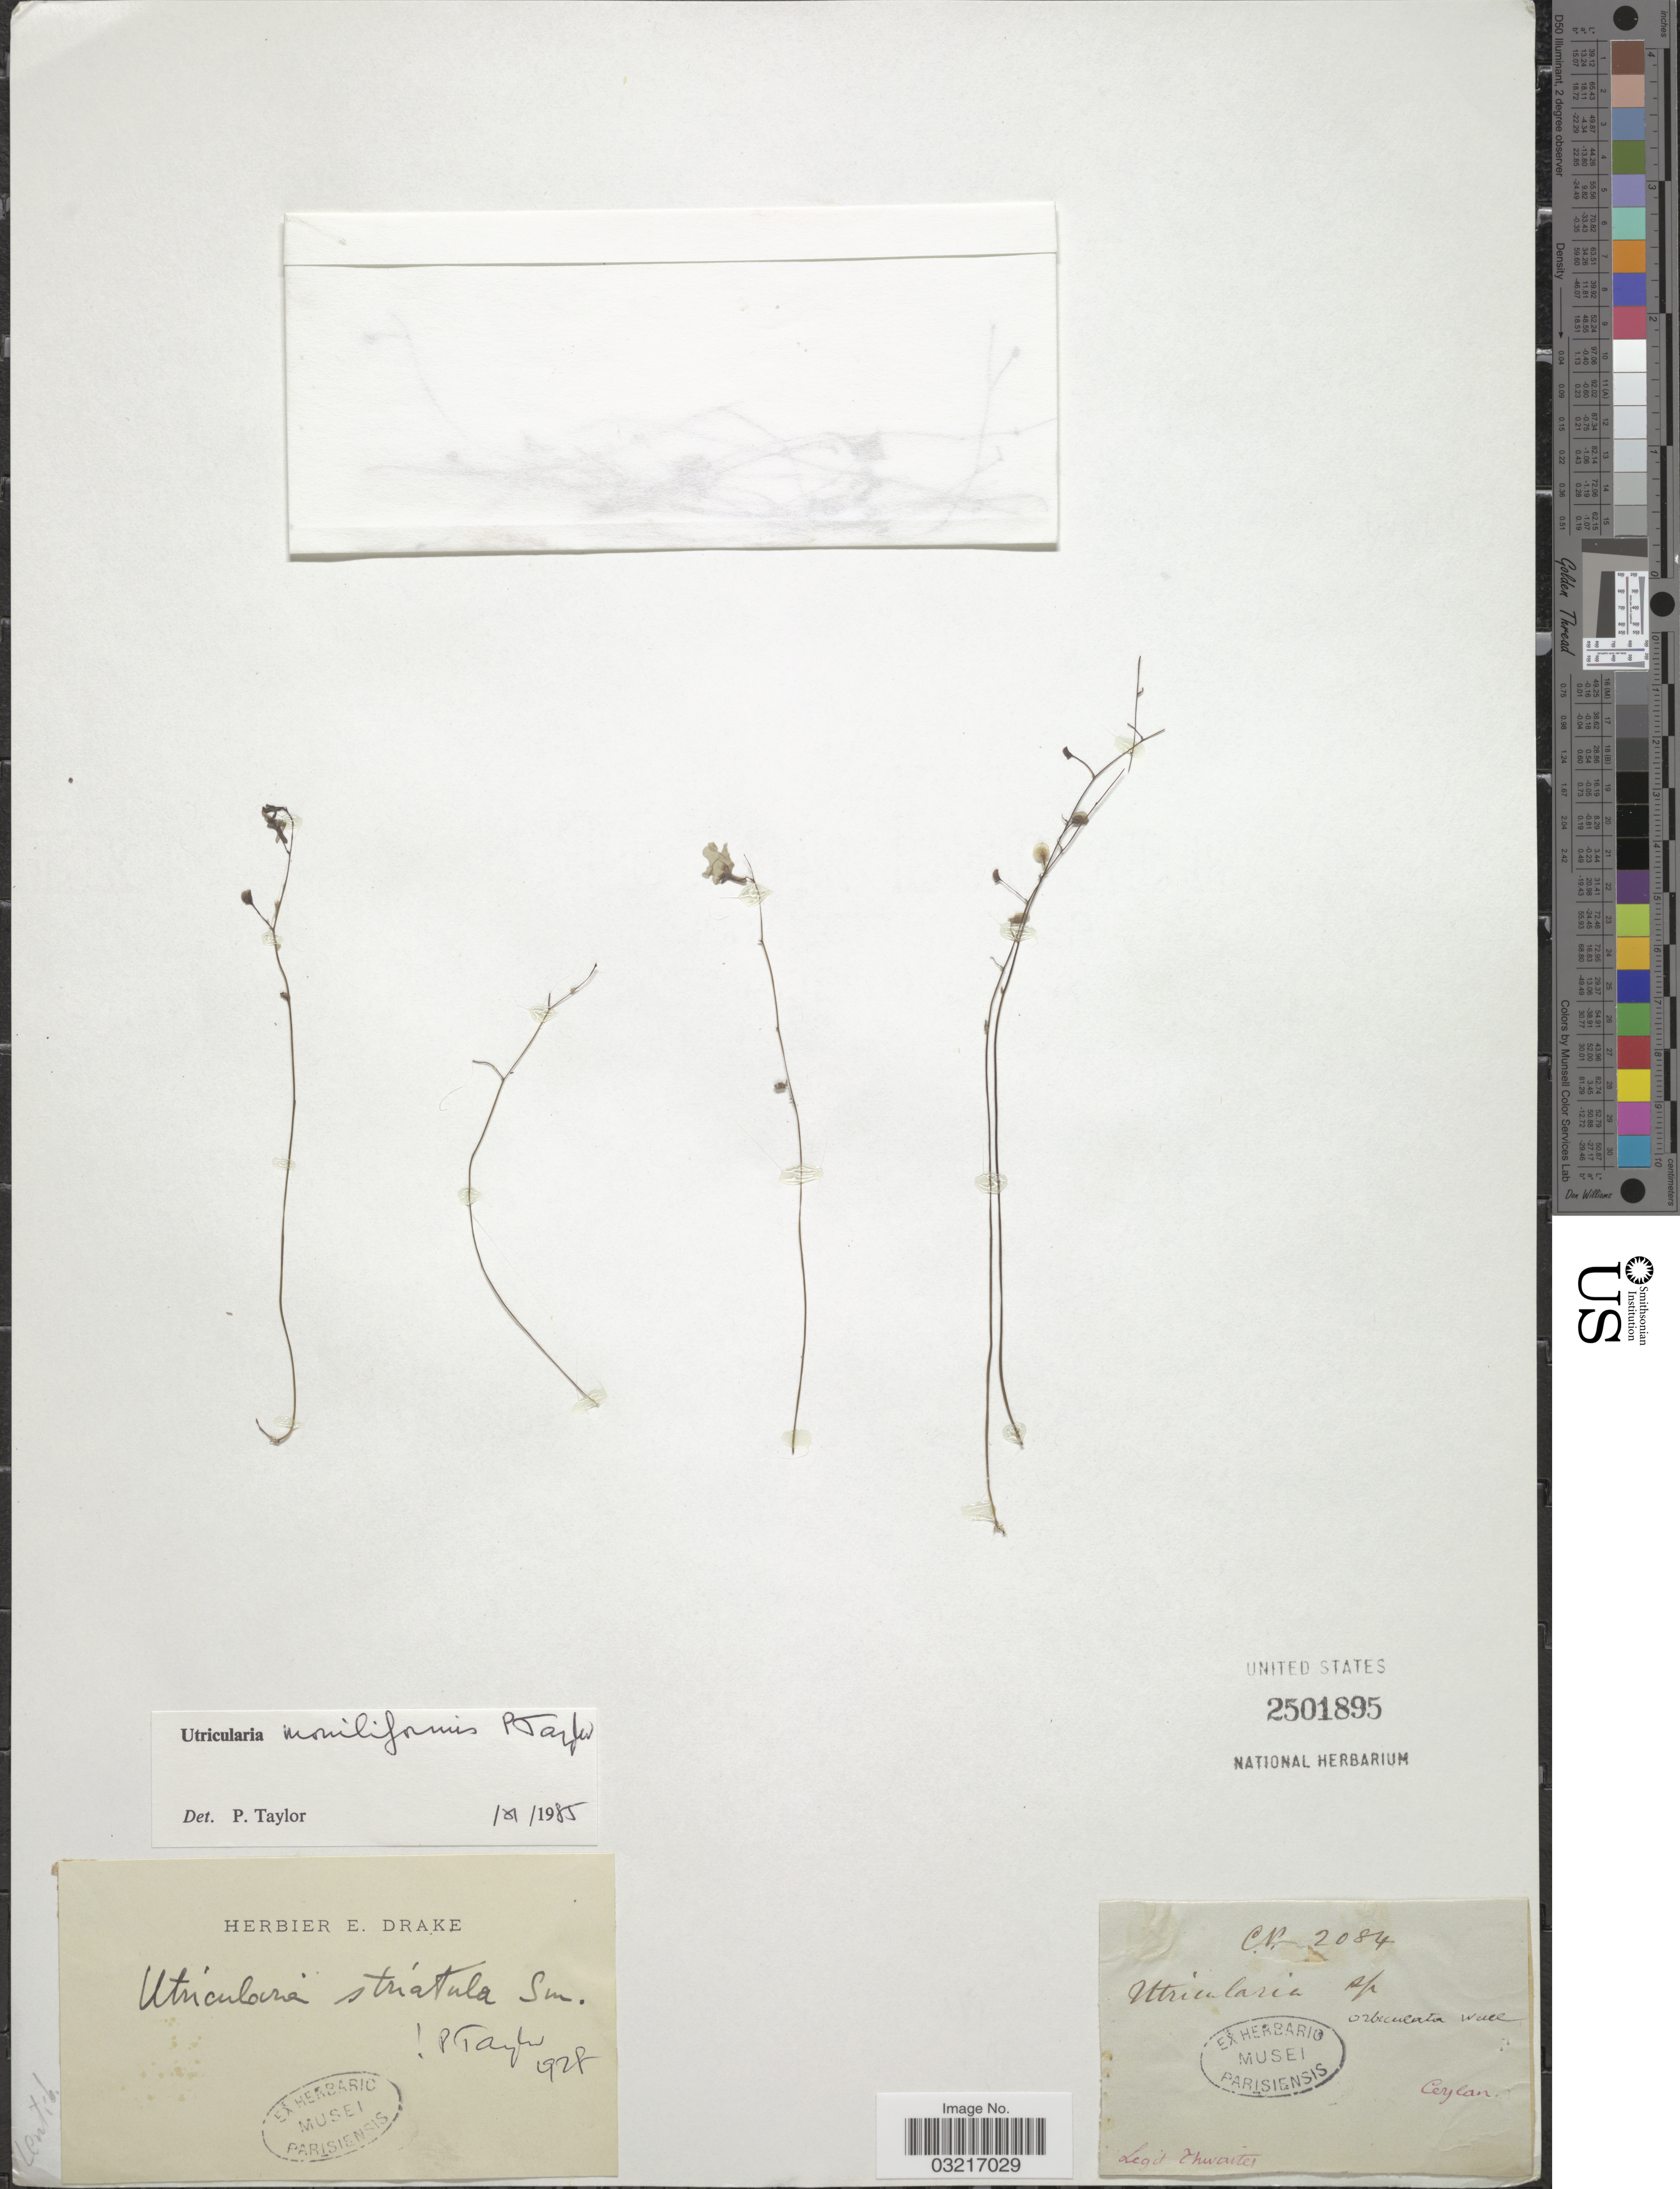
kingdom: Plantae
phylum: Tracheophyta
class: Magnoliopsida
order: Lamiales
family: Lentibulariaceae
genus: Utricularia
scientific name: Utricularia moniliformis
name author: P. Taylor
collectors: Thwaites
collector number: CN2084*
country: Sri Lanka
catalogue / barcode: US 2501895